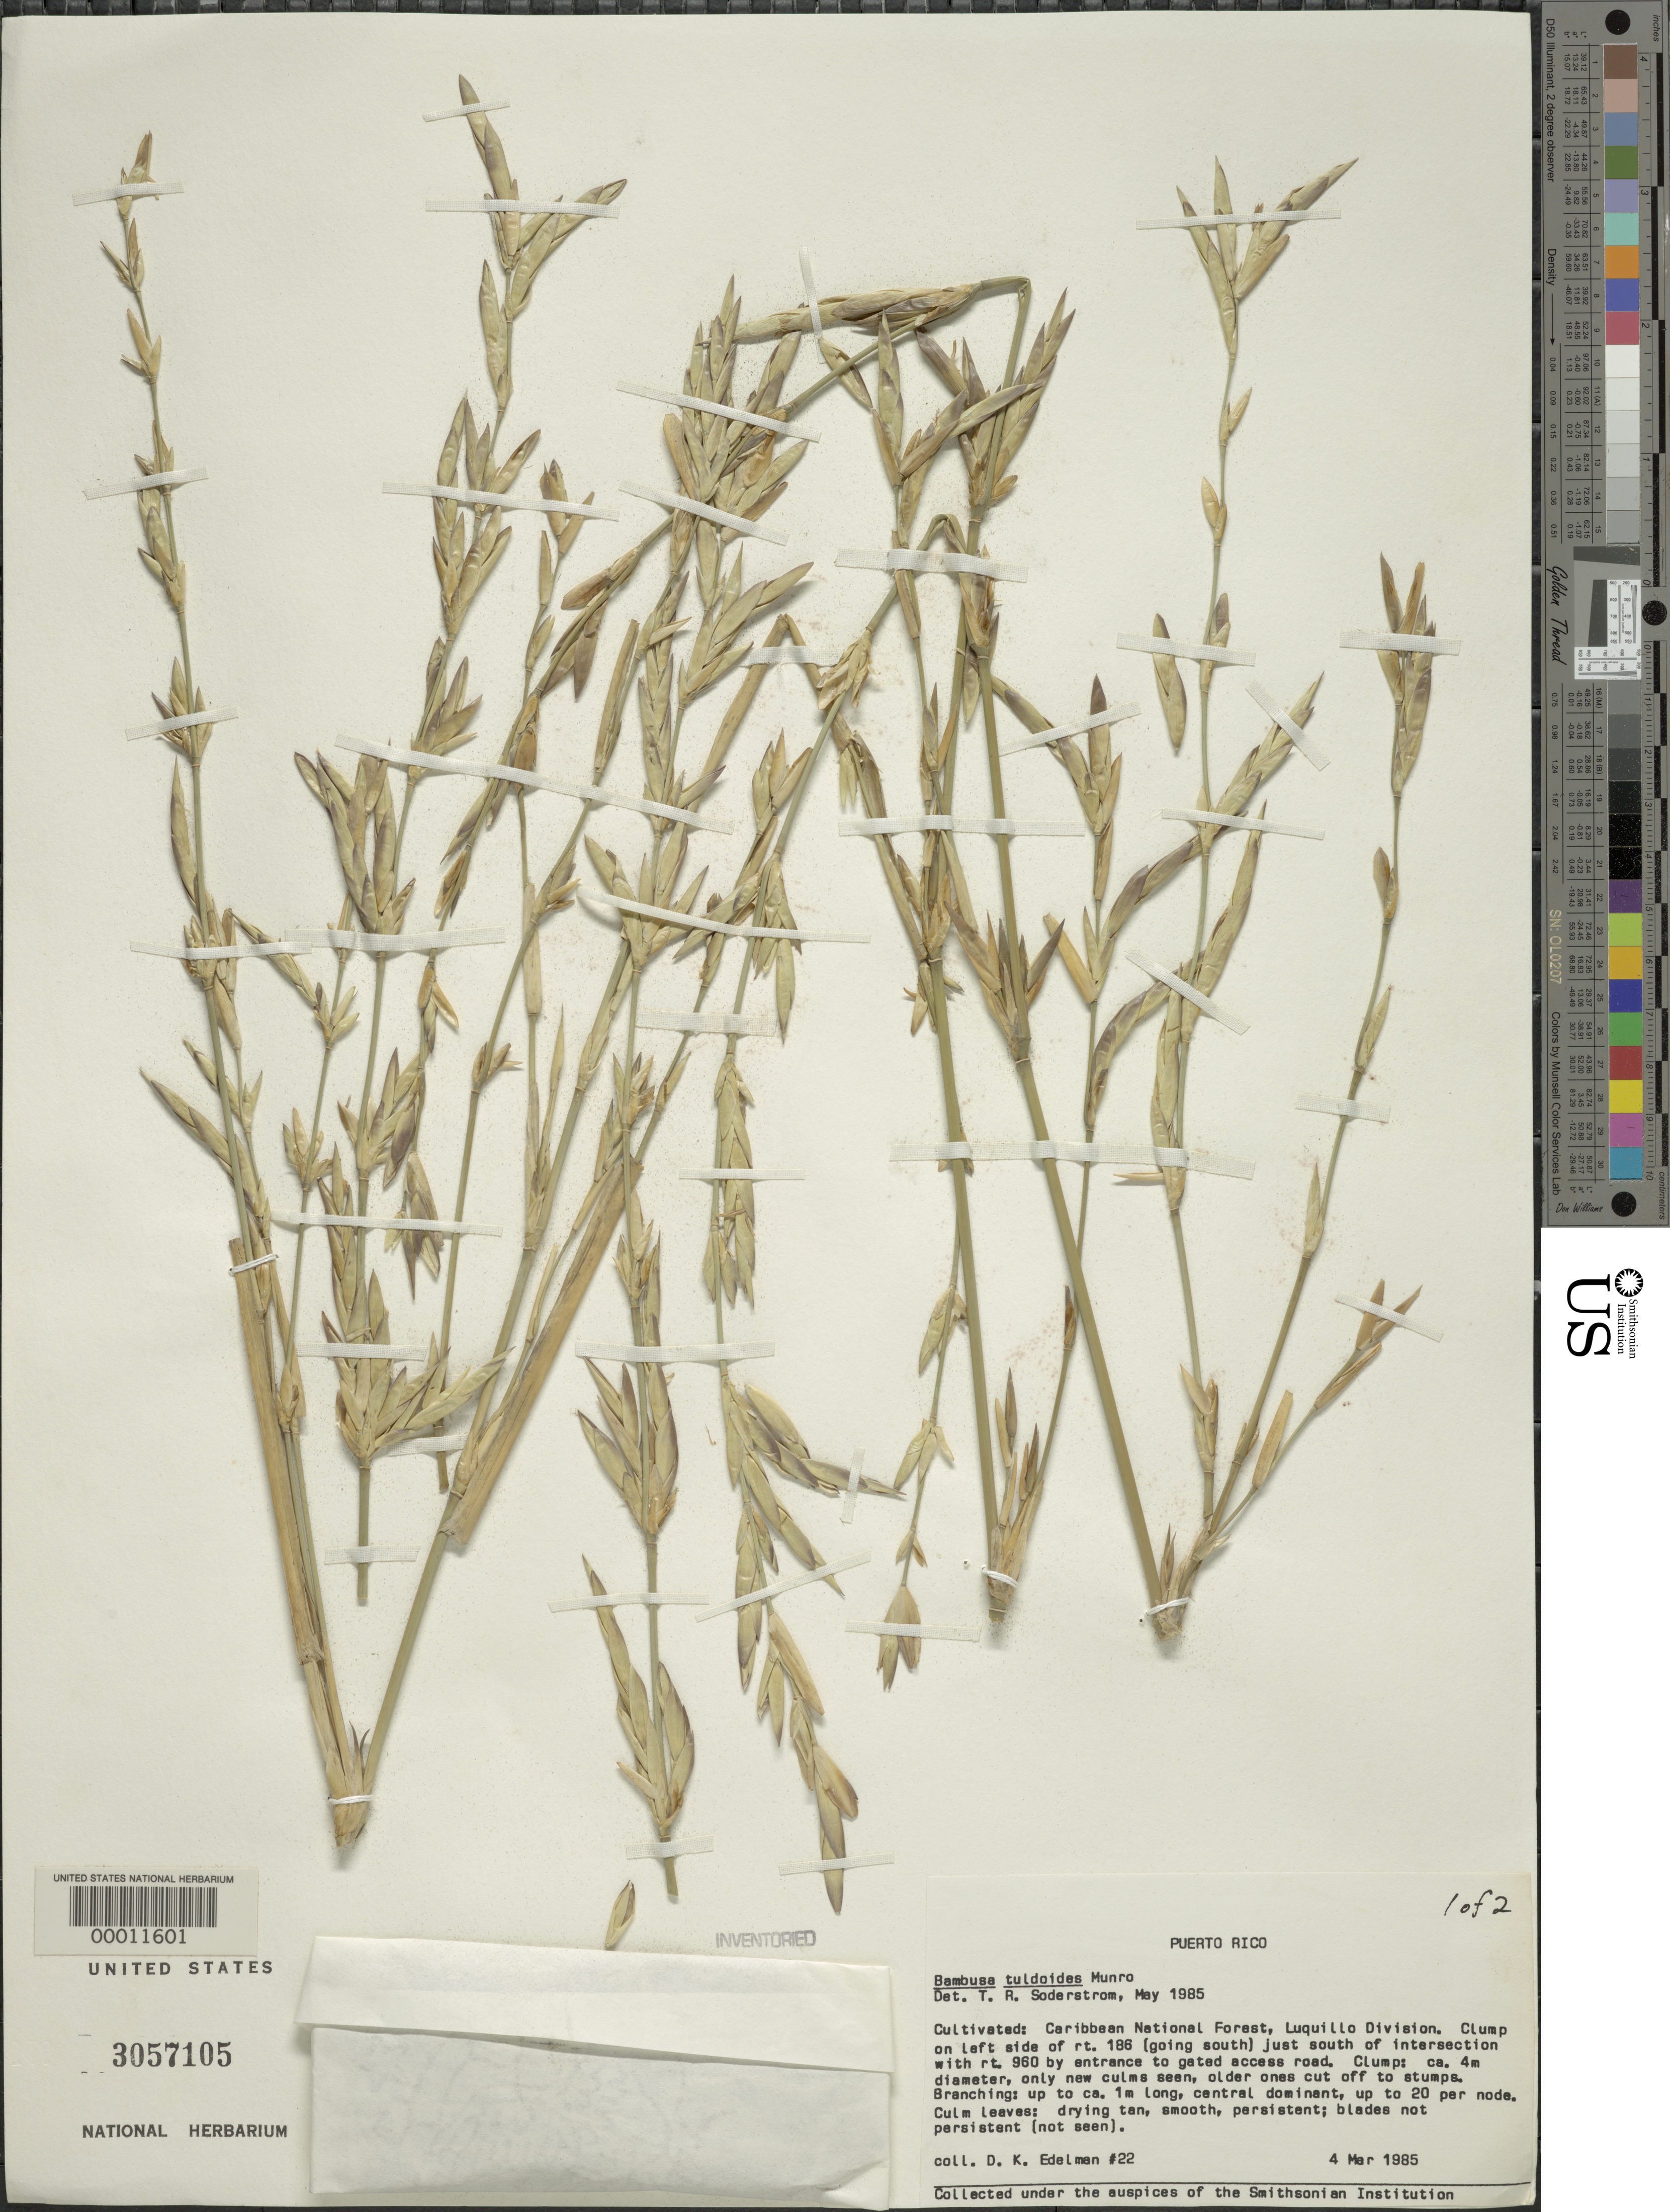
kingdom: Plantae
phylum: Tracheophyta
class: Liliopsida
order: Poales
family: Poaceae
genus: Bambusa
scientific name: Bambusa tuldoides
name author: Munro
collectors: D. Edelman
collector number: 22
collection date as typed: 04 Mar 1985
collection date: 1985-03-04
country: Puerto Rico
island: Greater Antilles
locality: Caribbean national forest, luquillo division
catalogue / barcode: US 3057105